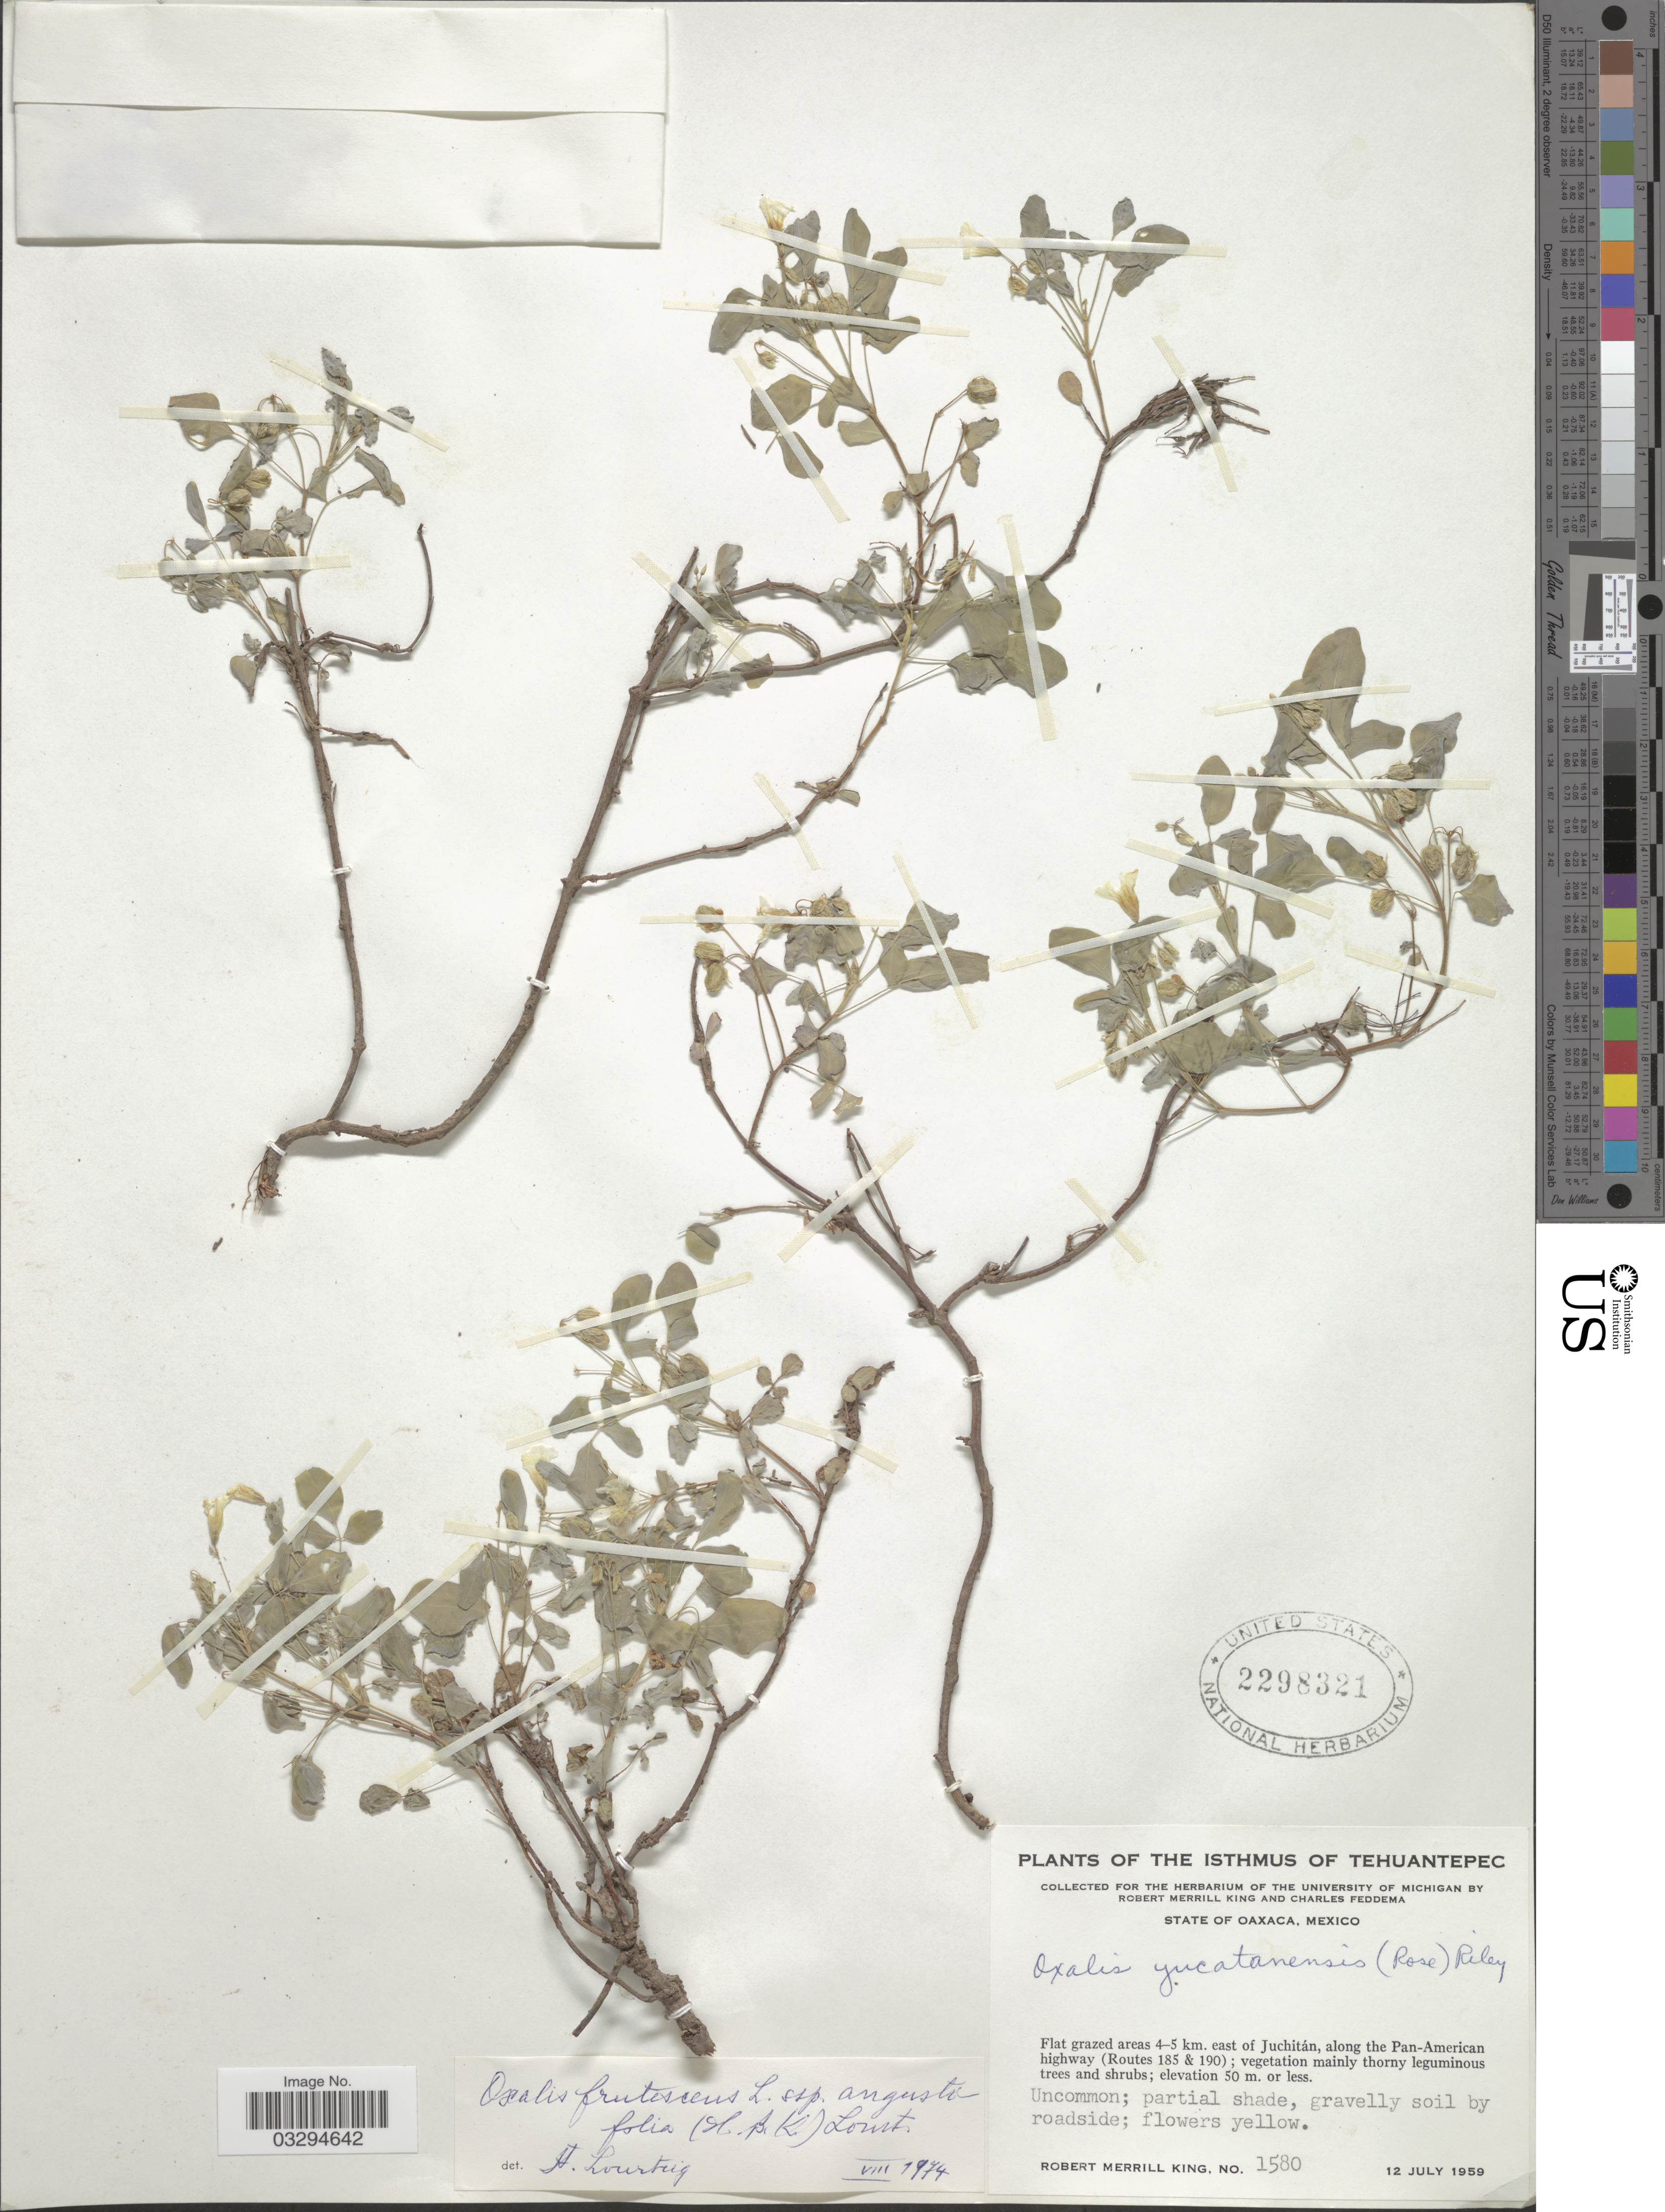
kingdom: Plantae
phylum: Tracheophyta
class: Magnoliopsida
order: Oxalidales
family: Oxalidaceae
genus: Oxalis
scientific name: Oxalis frutescens subsp. angustifolia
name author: (Kunth) Lourteig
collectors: R. M. King & C. Feddema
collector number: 1580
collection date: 1959-07-12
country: Mexico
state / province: Oaxaca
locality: Isthmus of Tehuantepec. 4-5 km. east of Juchitán, along the Pan-American highway (routes 185 & 190).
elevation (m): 50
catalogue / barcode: US 2298321